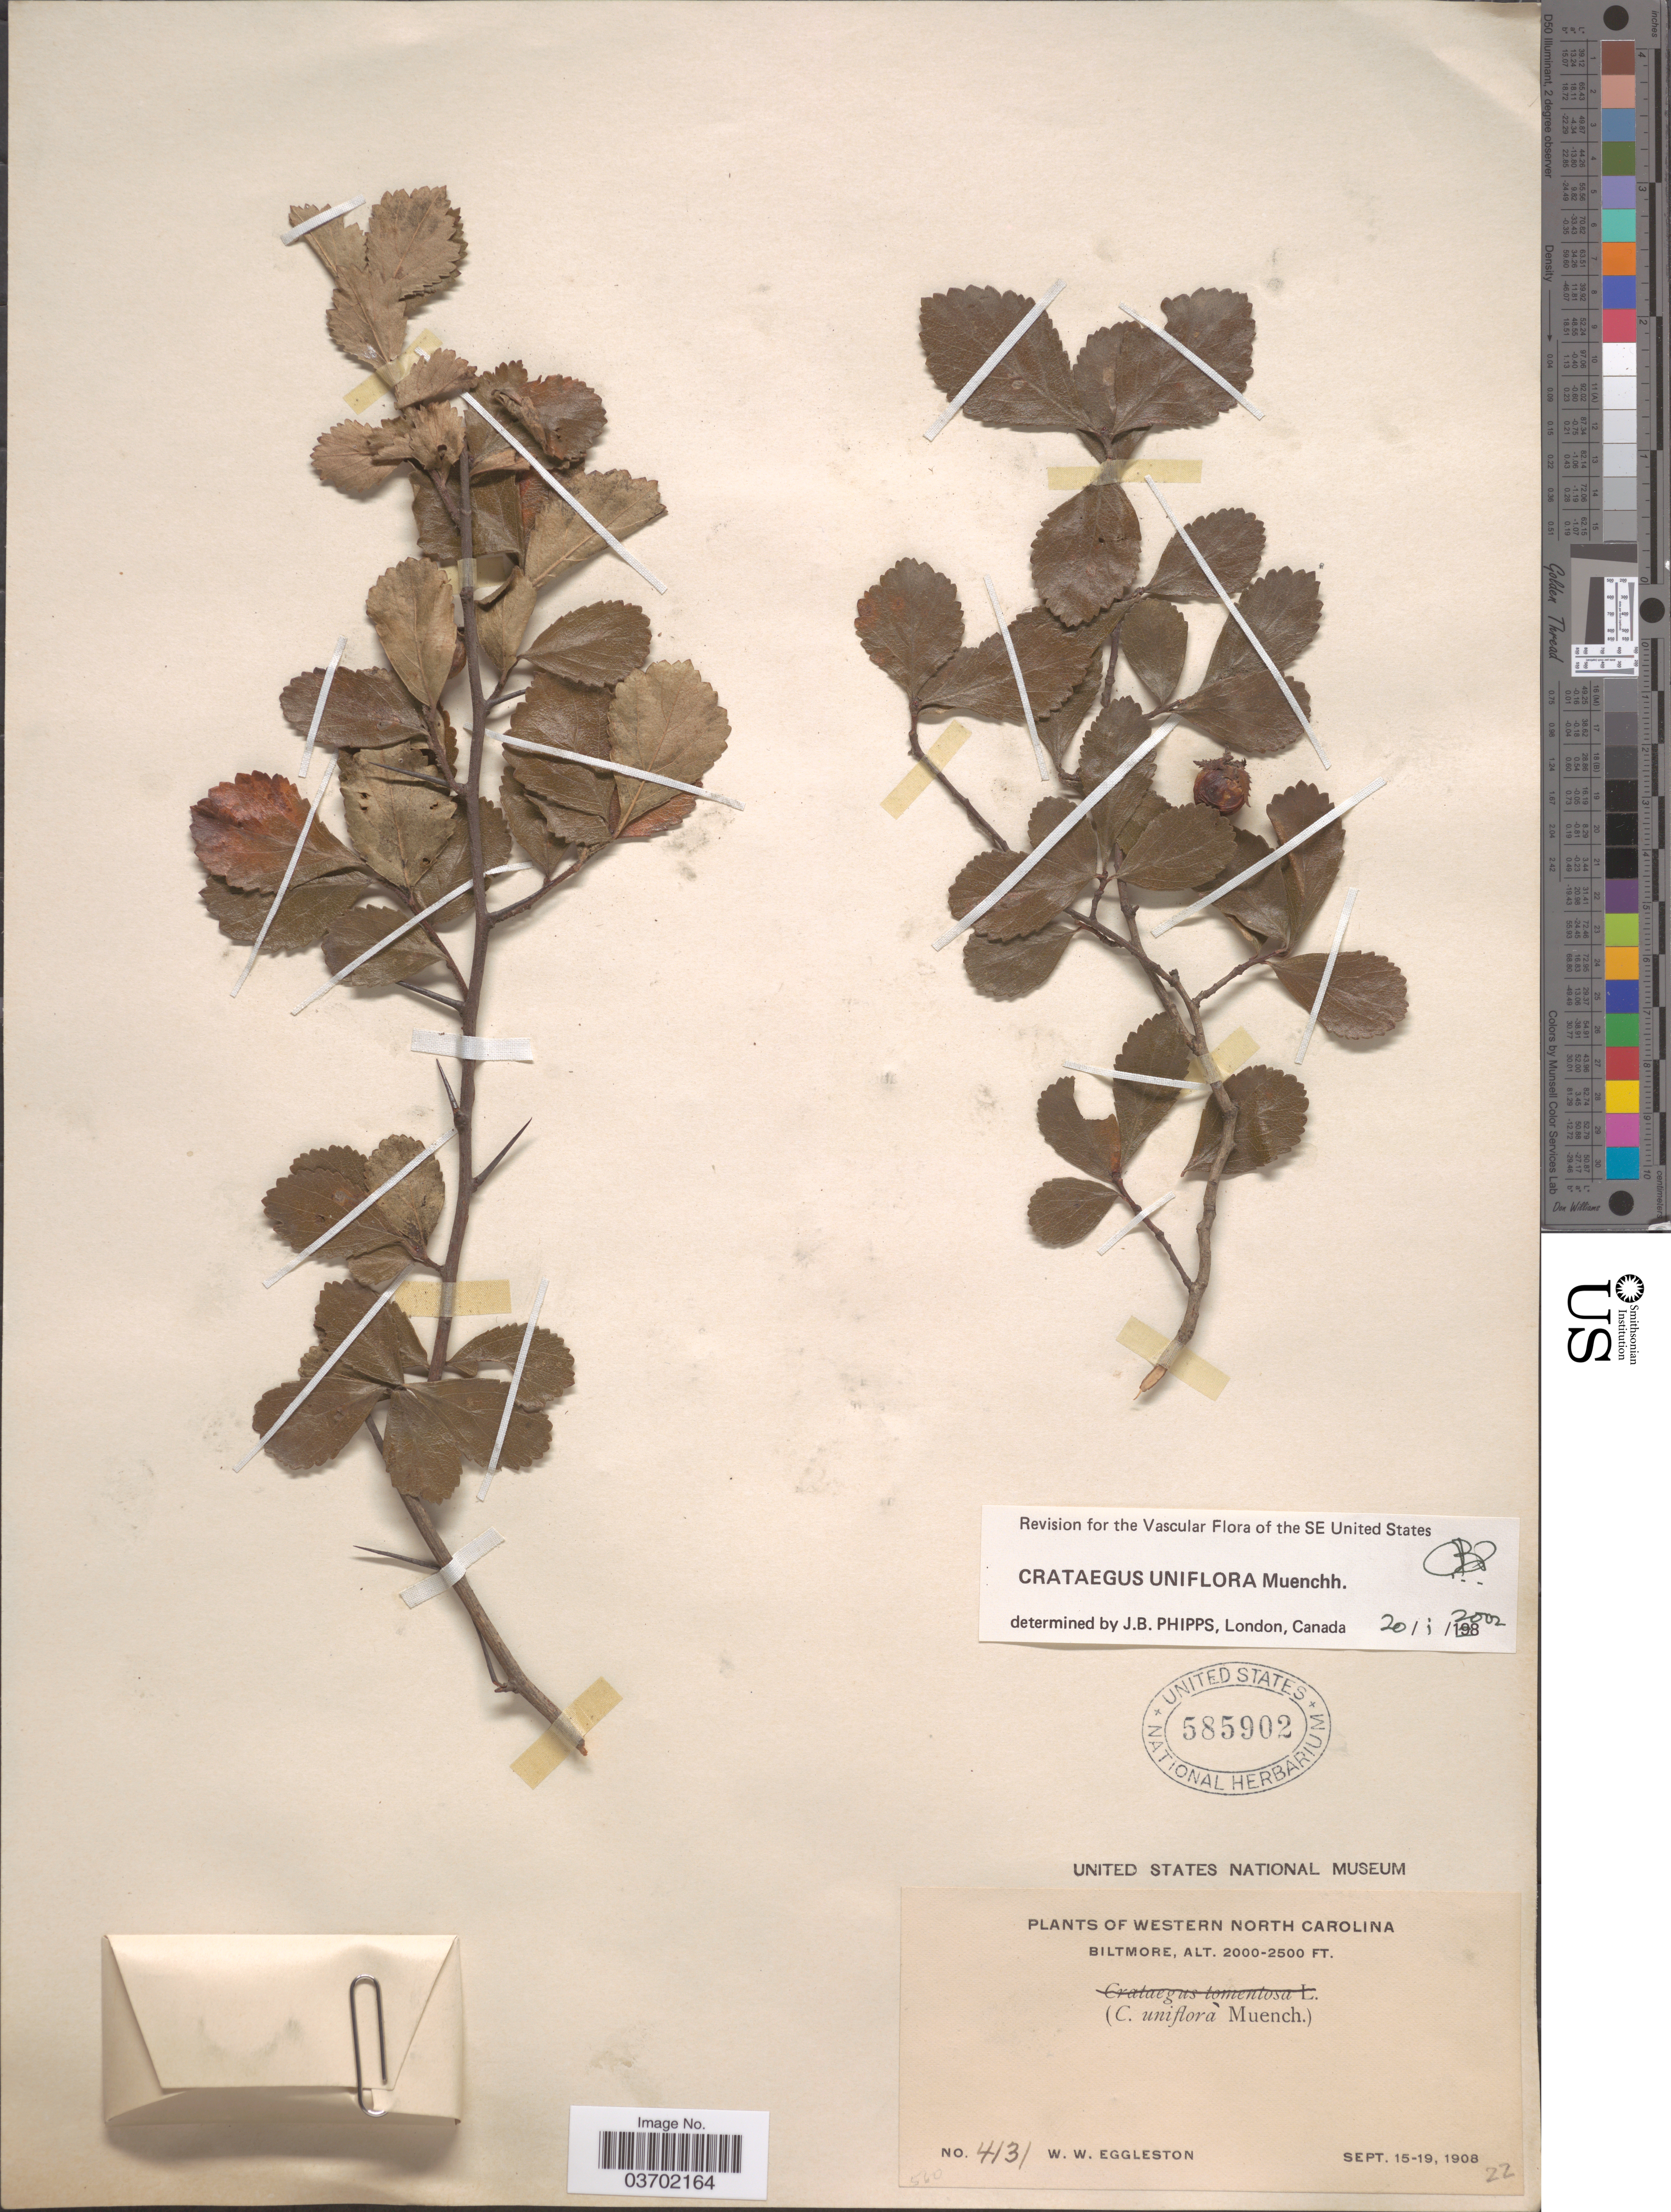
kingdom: Plantae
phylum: Tracheophyta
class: Magnoliopsida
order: Rosales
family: Rosaceae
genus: Crataegus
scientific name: Crataegus uniflora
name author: Münchh.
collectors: W. W. Eggleston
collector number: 4131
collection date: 1908-09-15/1908-09-19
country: United States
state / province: North Carolina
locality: Western North Carolina. Biltmore.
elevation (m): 610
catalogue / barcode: US 585902